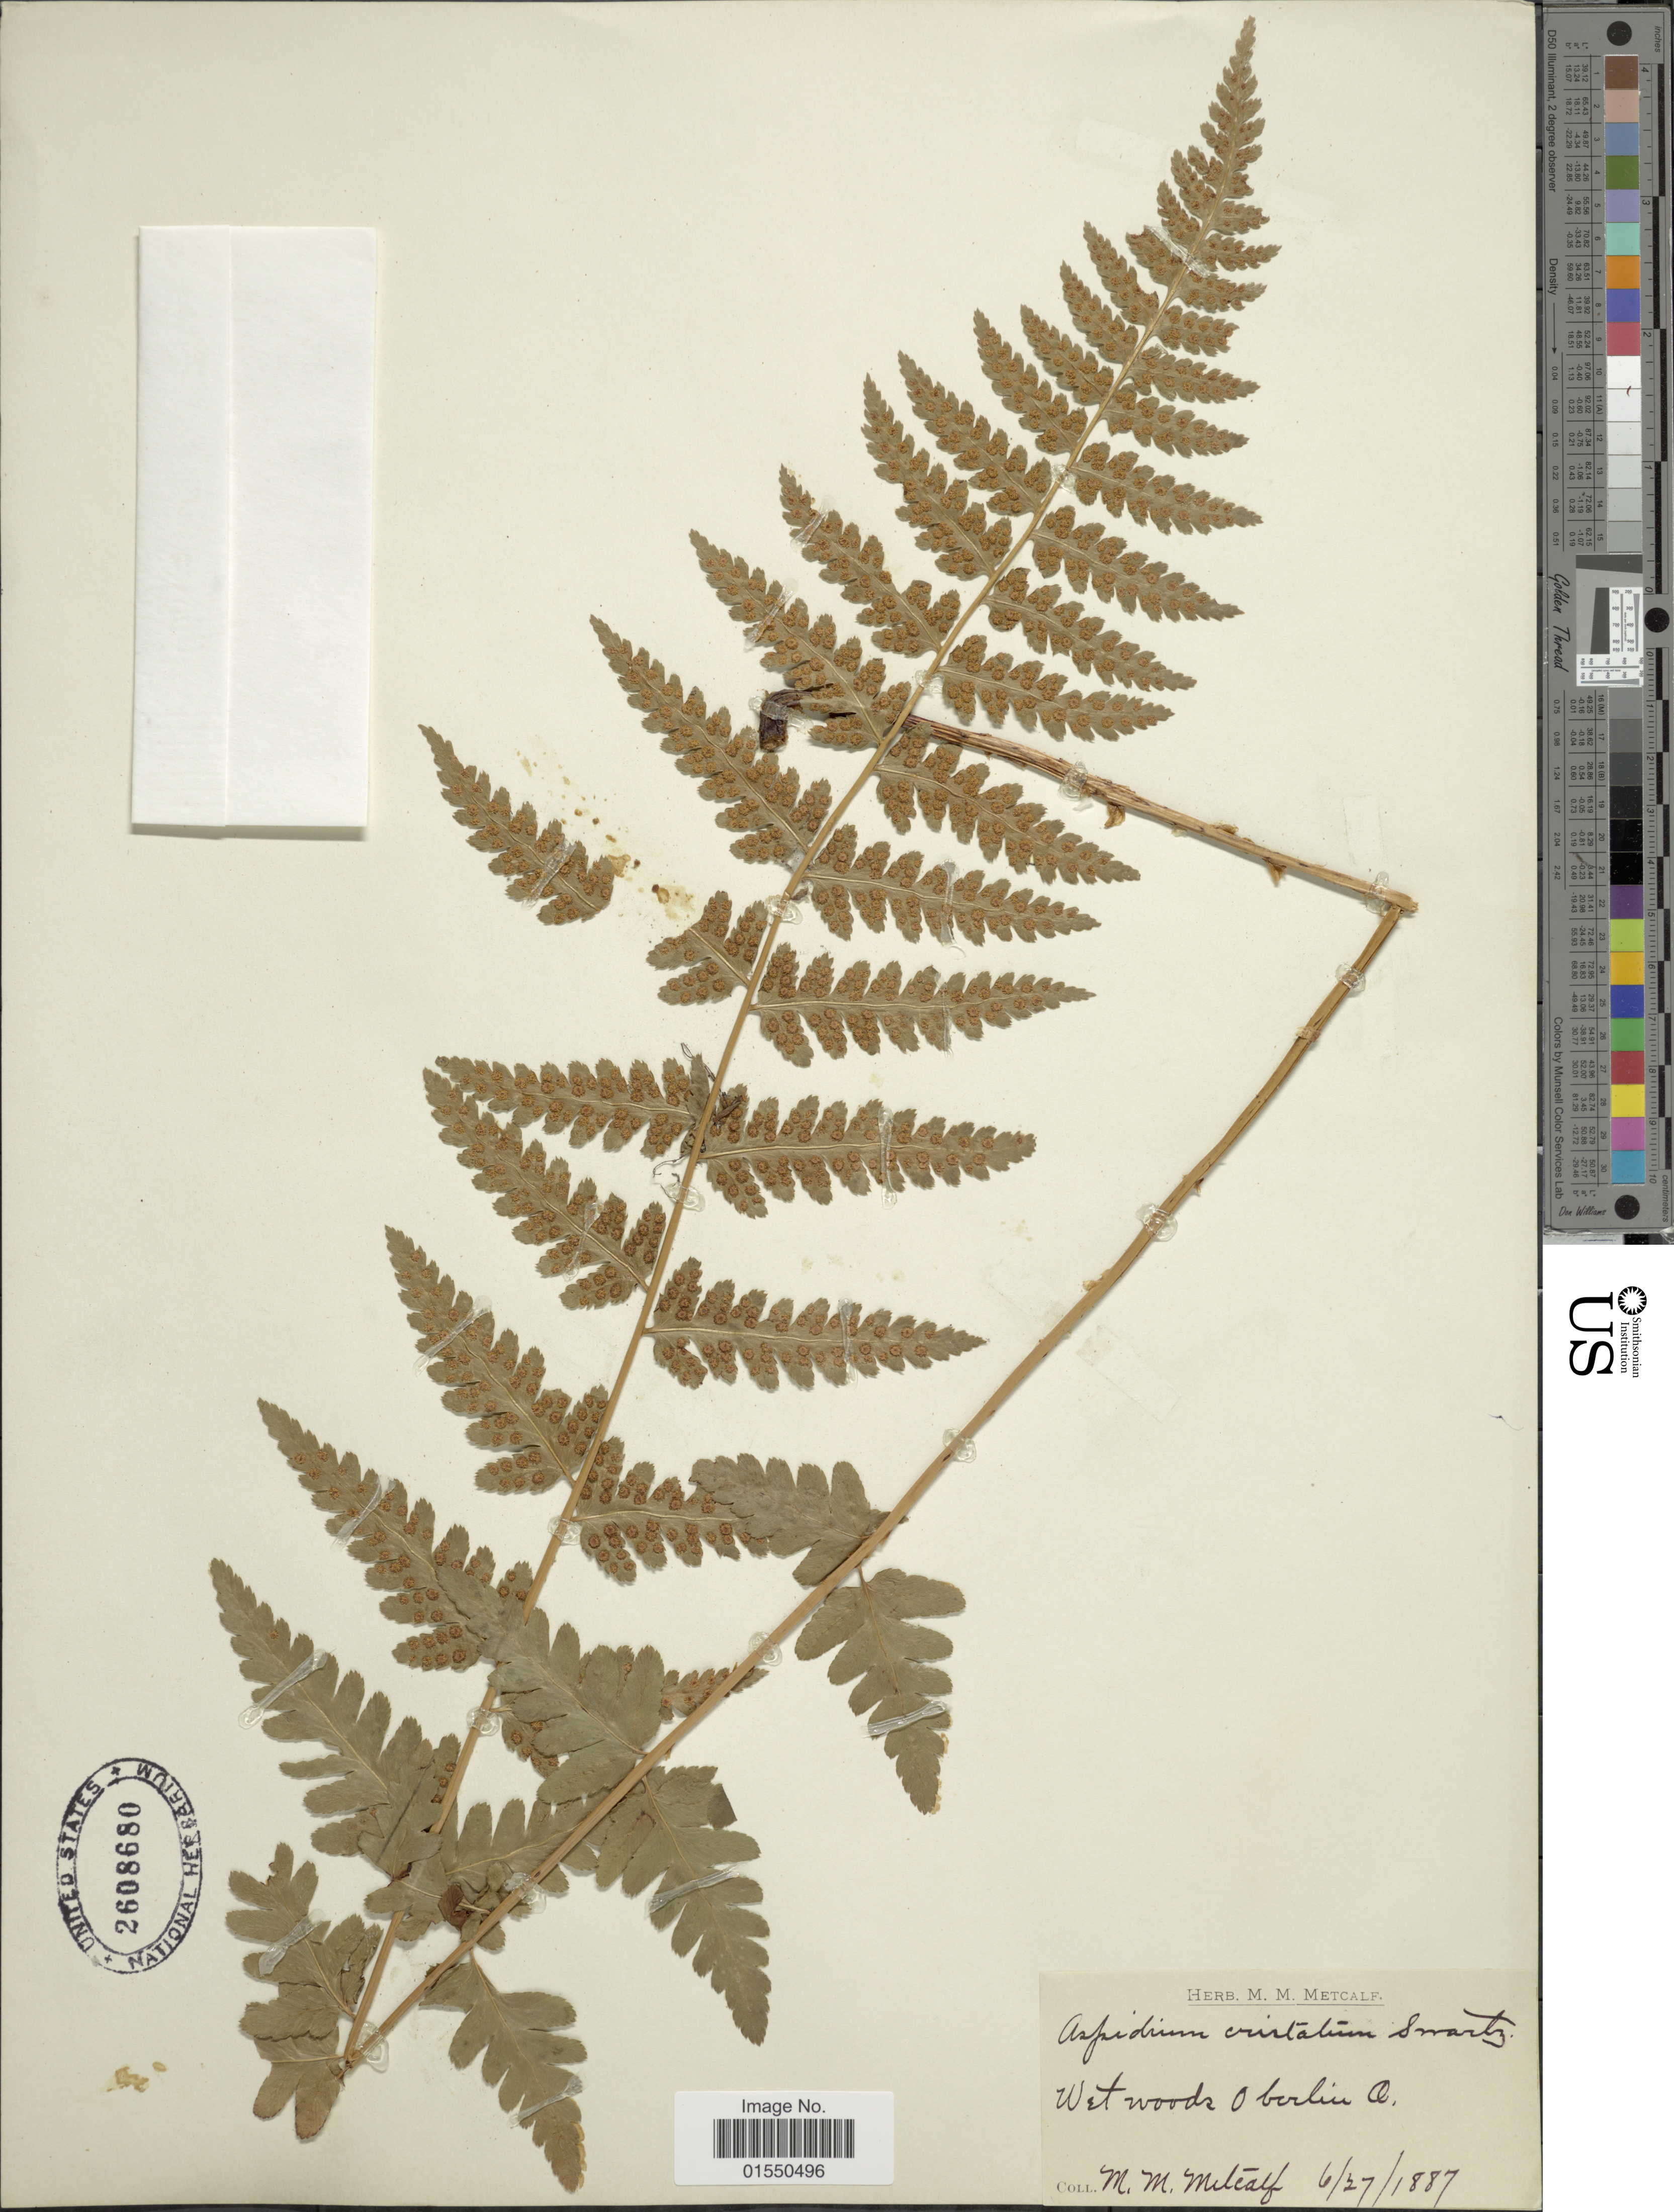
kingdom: Plantae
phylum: Tracheophyta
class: Polypodiopsida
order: Polypodiales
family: Dryopteridaceae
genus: Dryopteris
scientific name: Dryopteris cristata var. spinulosa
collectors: M. Metcalf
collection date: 1887-06-27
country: United States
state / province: Ohio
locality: Wet woods Oberlin O.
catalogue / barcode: US 2608680